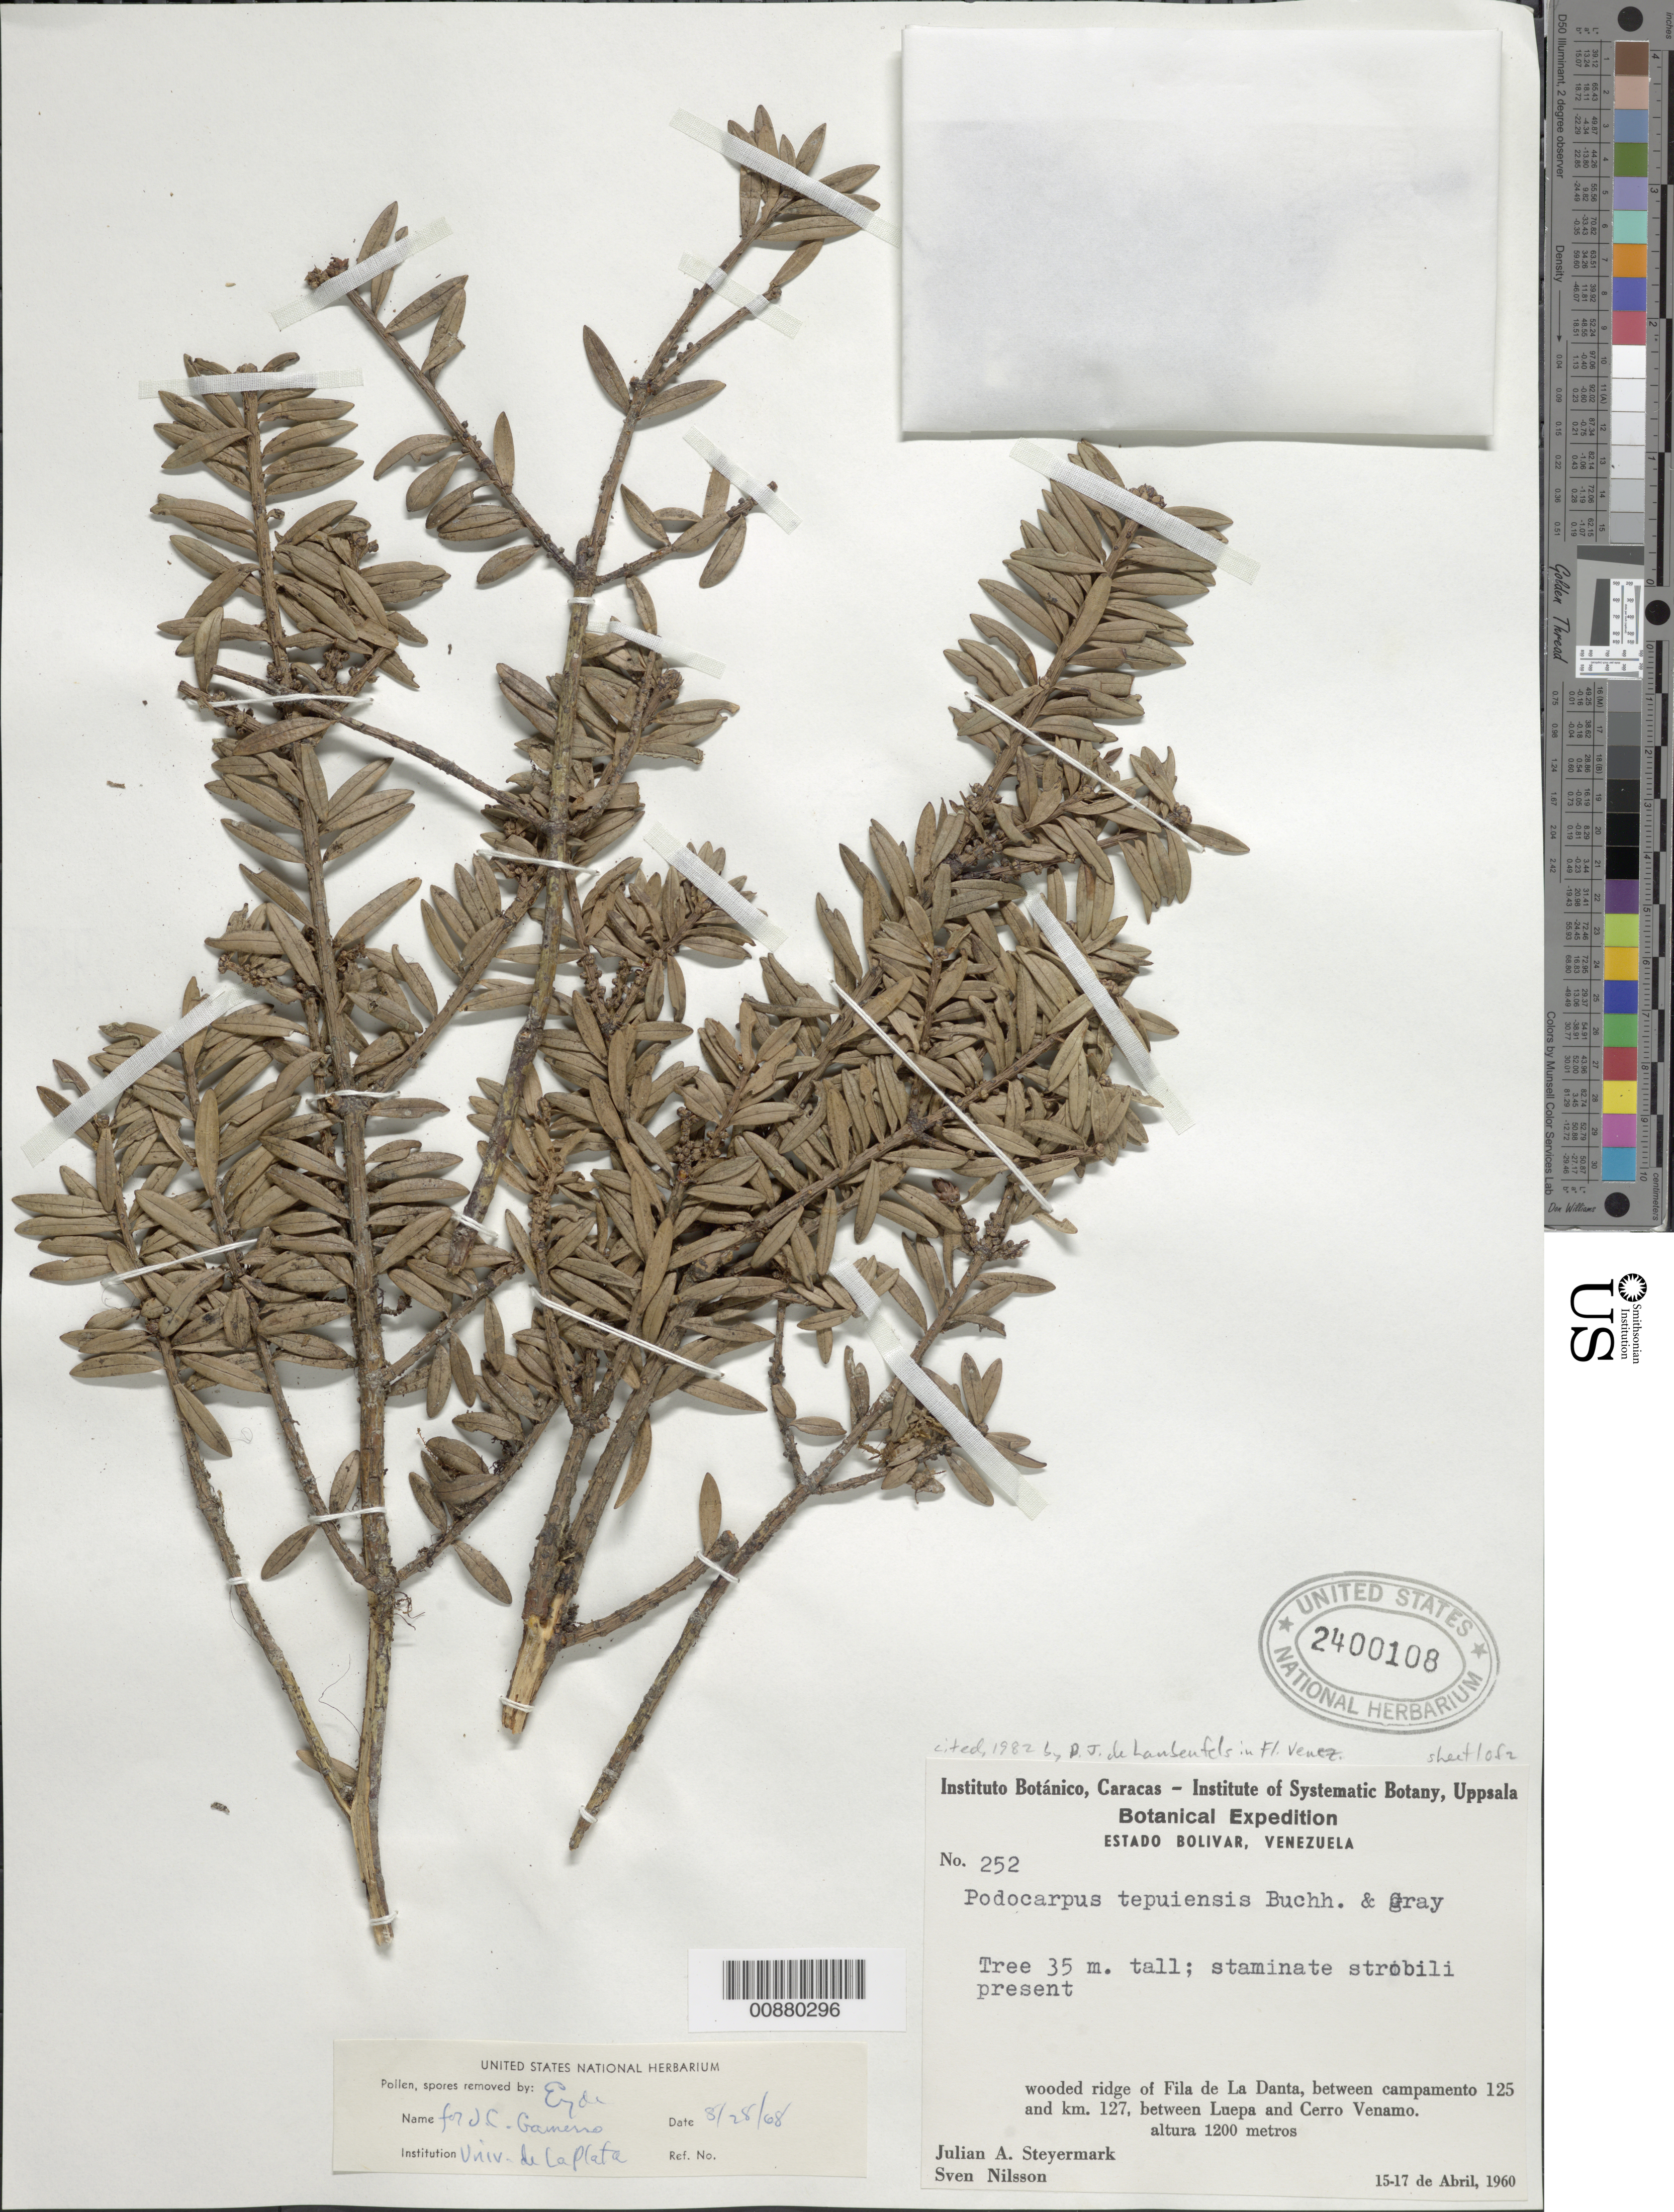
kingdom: Plantae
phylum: Tracheophyta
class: Pinopsida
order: Pinales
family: Podocarpaceae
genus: Podocarpus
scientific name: Podocarpus tepuiensis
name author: J. Buchholz & N.E. Gray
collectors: J. Steyermark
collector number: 60 252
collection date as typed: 15-Apr-60 to 17-Apr-60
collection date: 1960-04-15/1960-04-17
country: Venezuela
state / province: Bolívar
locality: Fila La Danta, following the provisional carretera between campamento 125 and km 127, between Luepa and cerro Venamo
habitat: Wooded ridge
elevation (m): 1200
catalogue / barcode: US 2400108